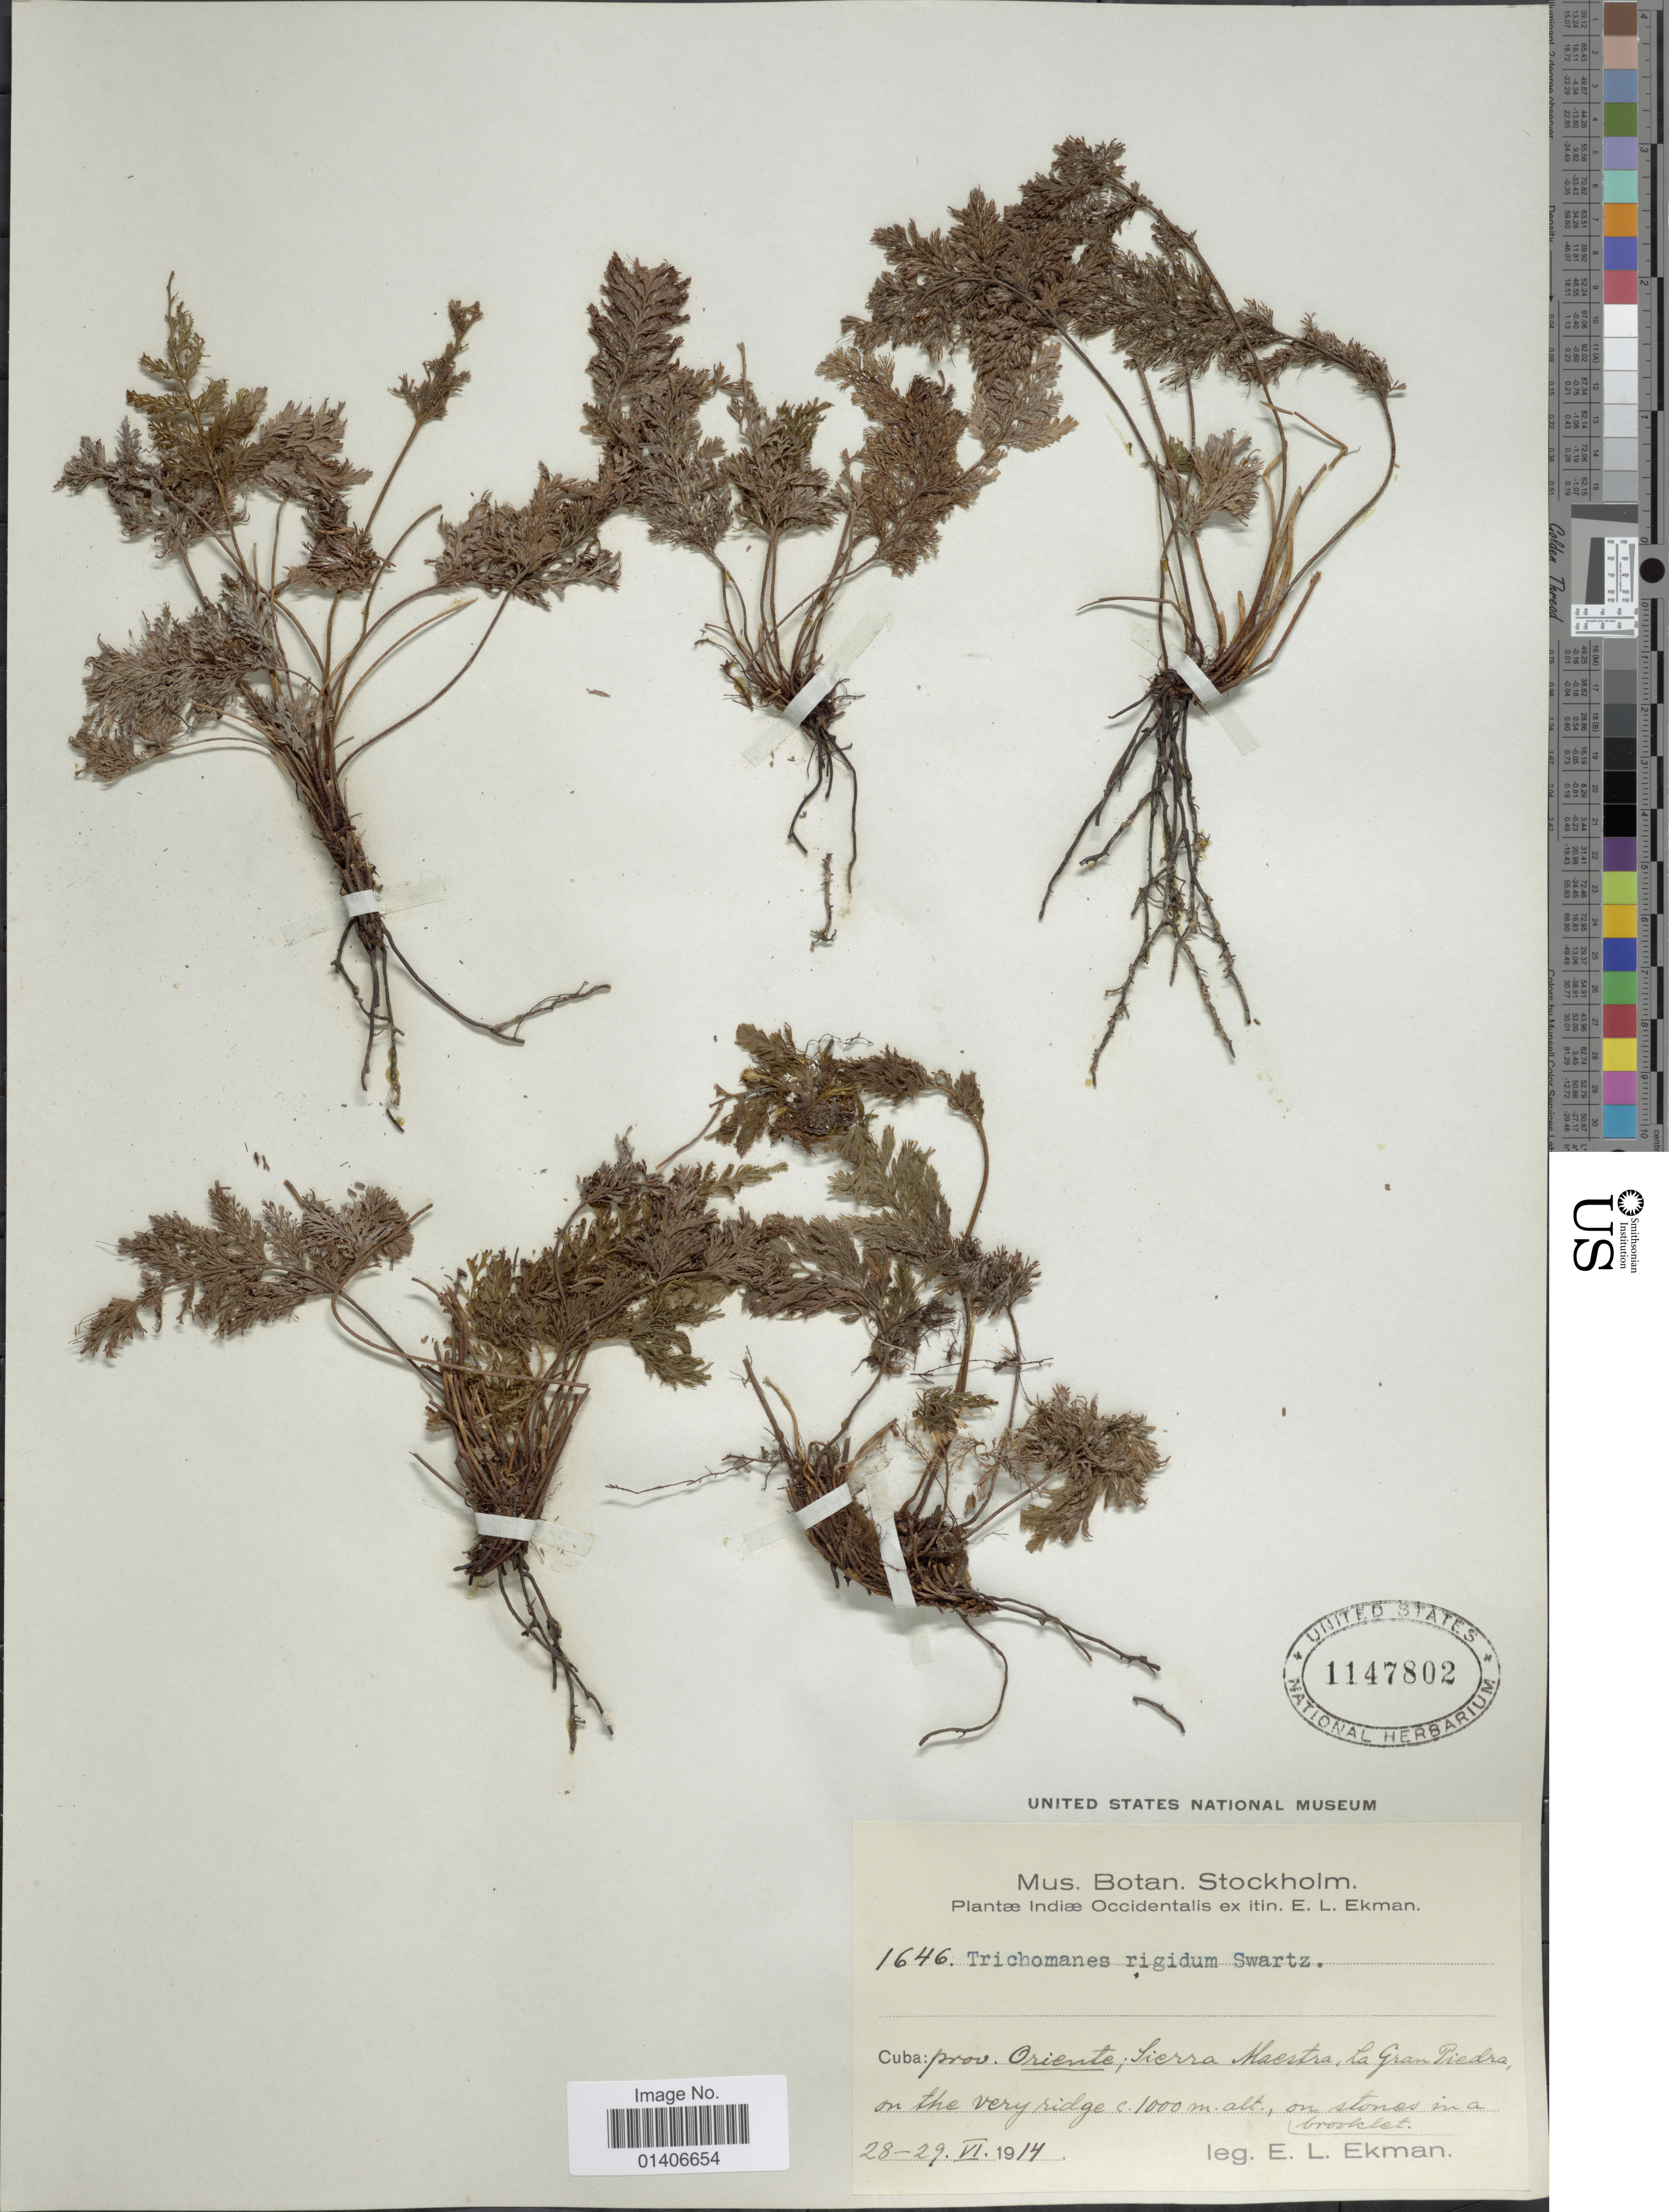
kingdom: Plantae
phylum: Tracheophyta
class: Polypodiopsida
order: Hymenophyllales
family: Hymenophyllaceae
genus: Abrodictyum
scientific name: Abrodictyum rigidum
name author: (Sw.) Ebihara & Dubuisson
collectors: E. L. Ekman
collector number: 1646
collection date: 1914-06-28/1914-06-29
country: Cuba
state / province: Oriente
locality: Sierra Maestra, La Gran Piedra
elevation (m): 1000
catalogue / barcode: US 1147802